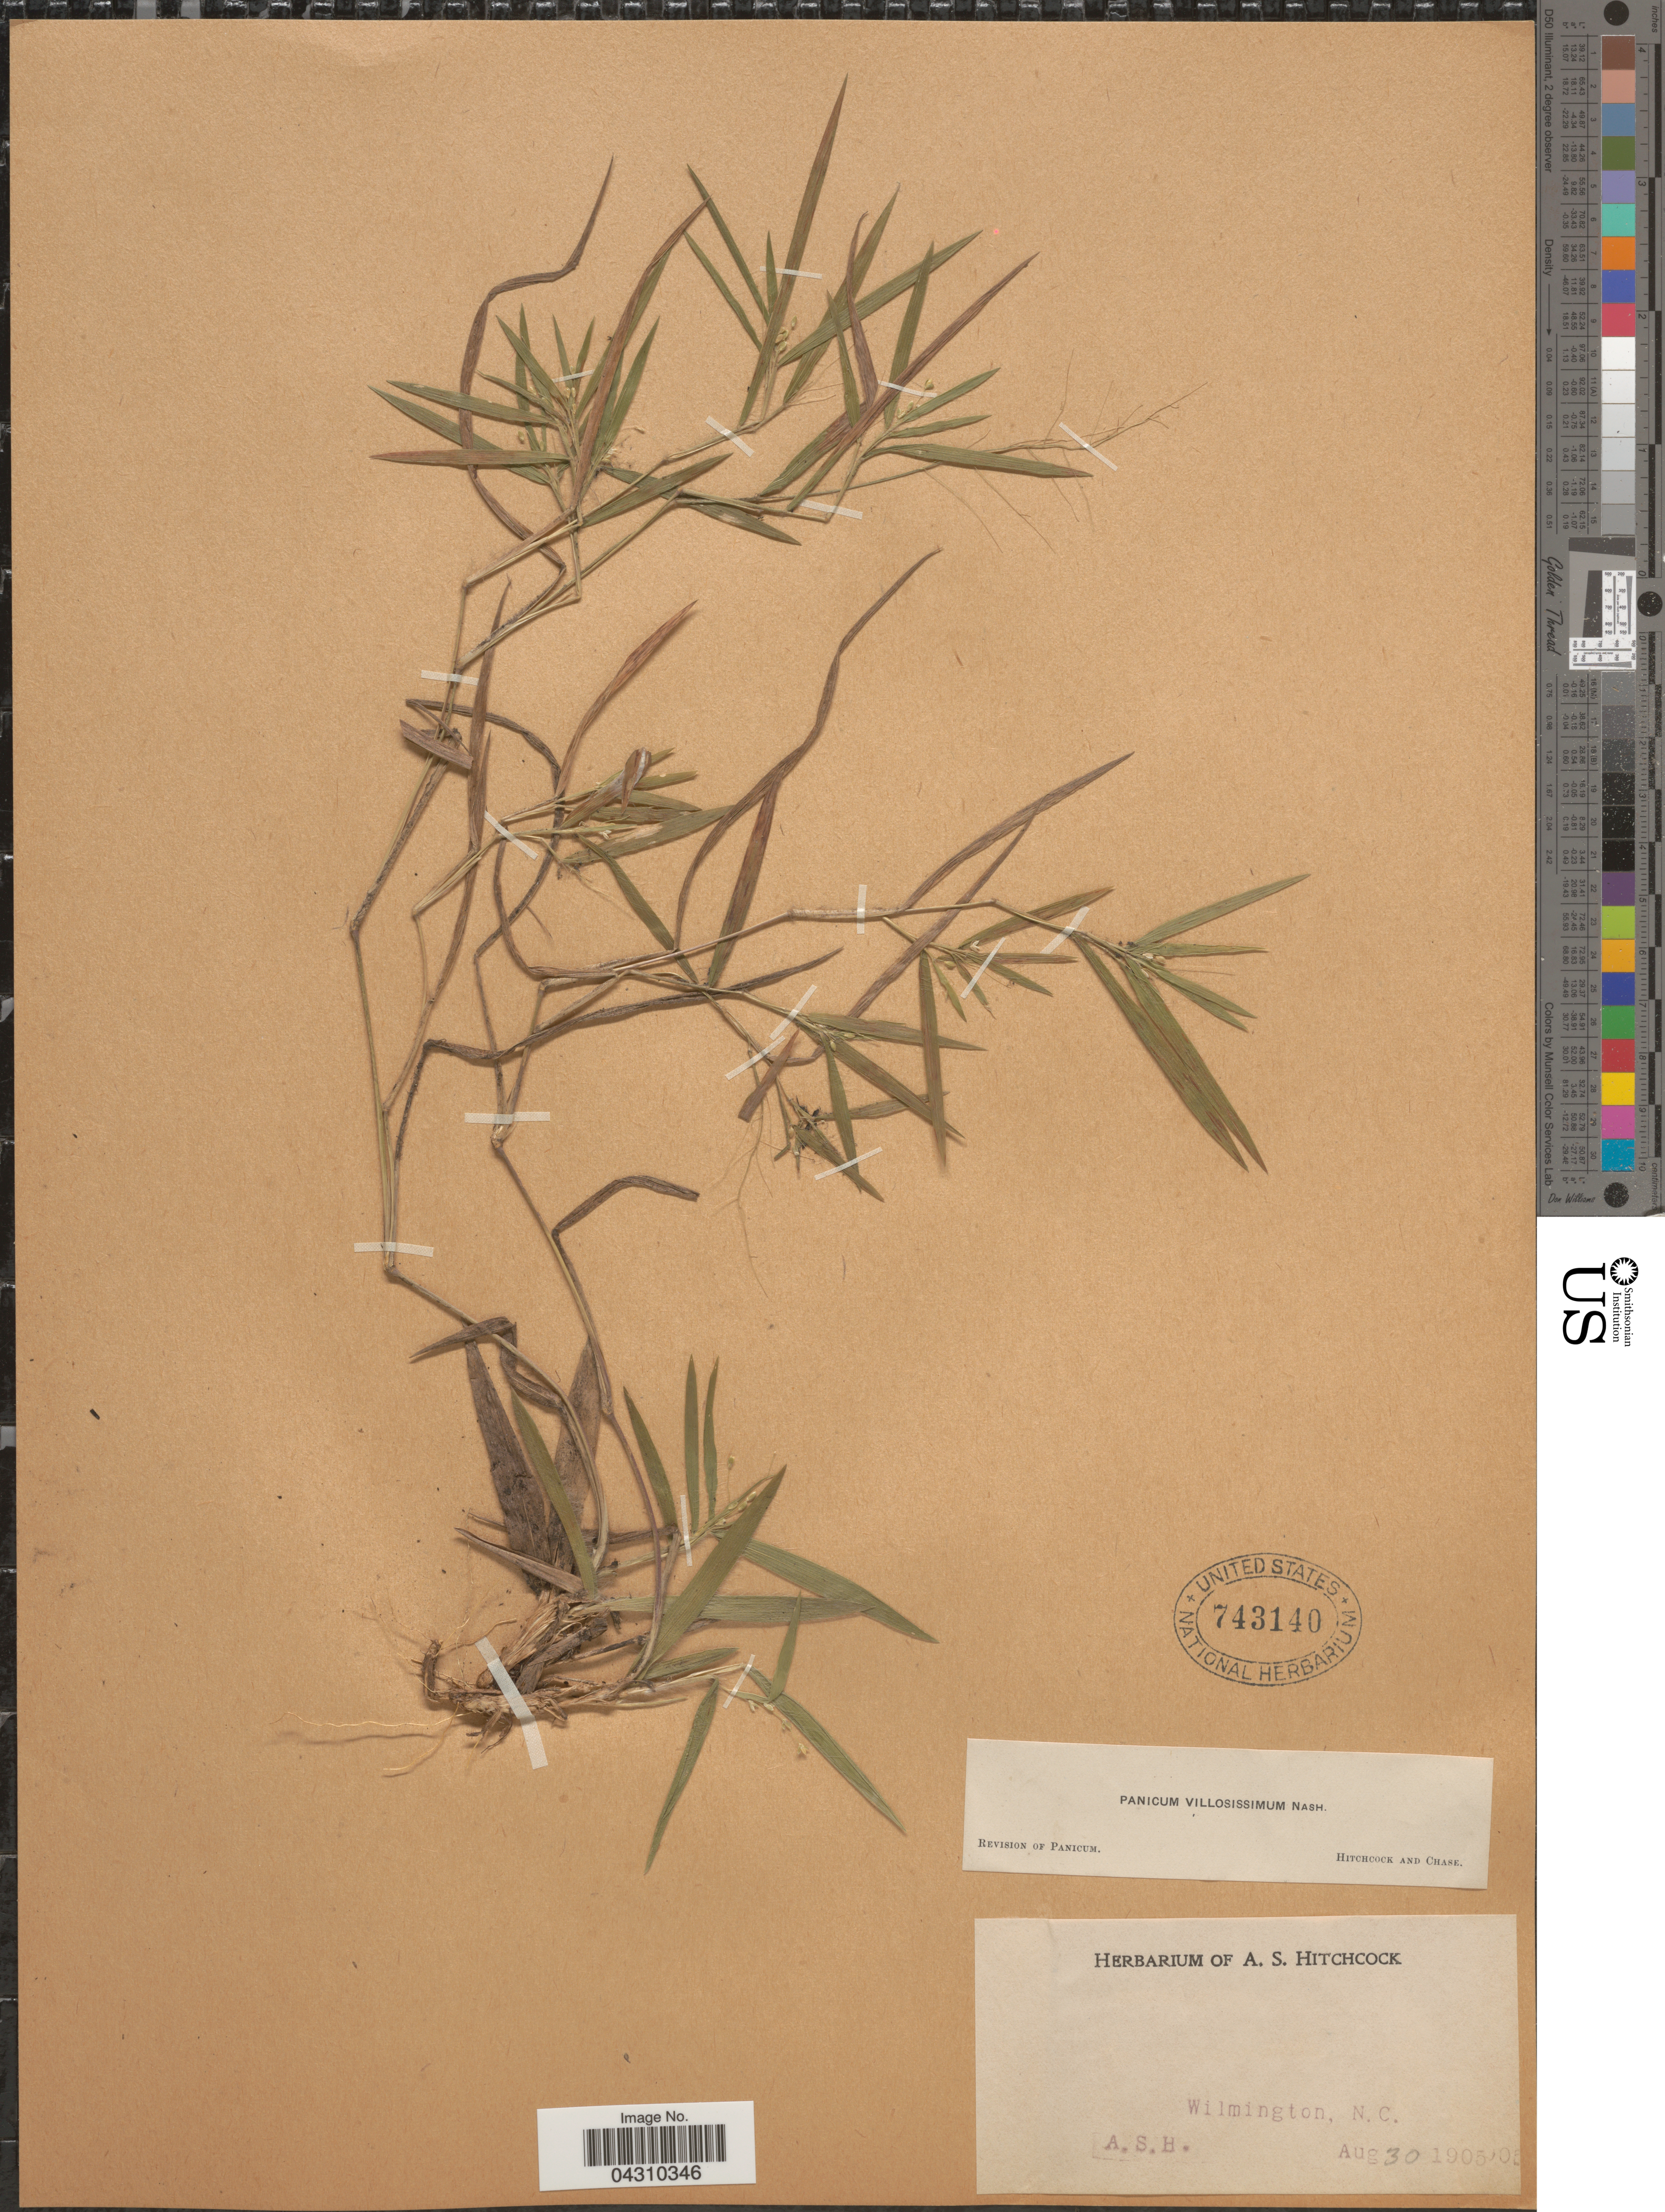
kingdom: Plantae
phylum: Tracheophyta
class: Liliopsida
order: Poales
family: Poaceae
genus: Dichanthelium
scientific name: Dichanthelium acuminatum var. acuminatum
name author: (Sw.) Gould & C.A. Clark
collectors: A. S. Hitchcock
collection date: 1905-08-30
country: United States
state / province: North Carolina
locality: Wilmington.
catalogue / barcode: US 743140